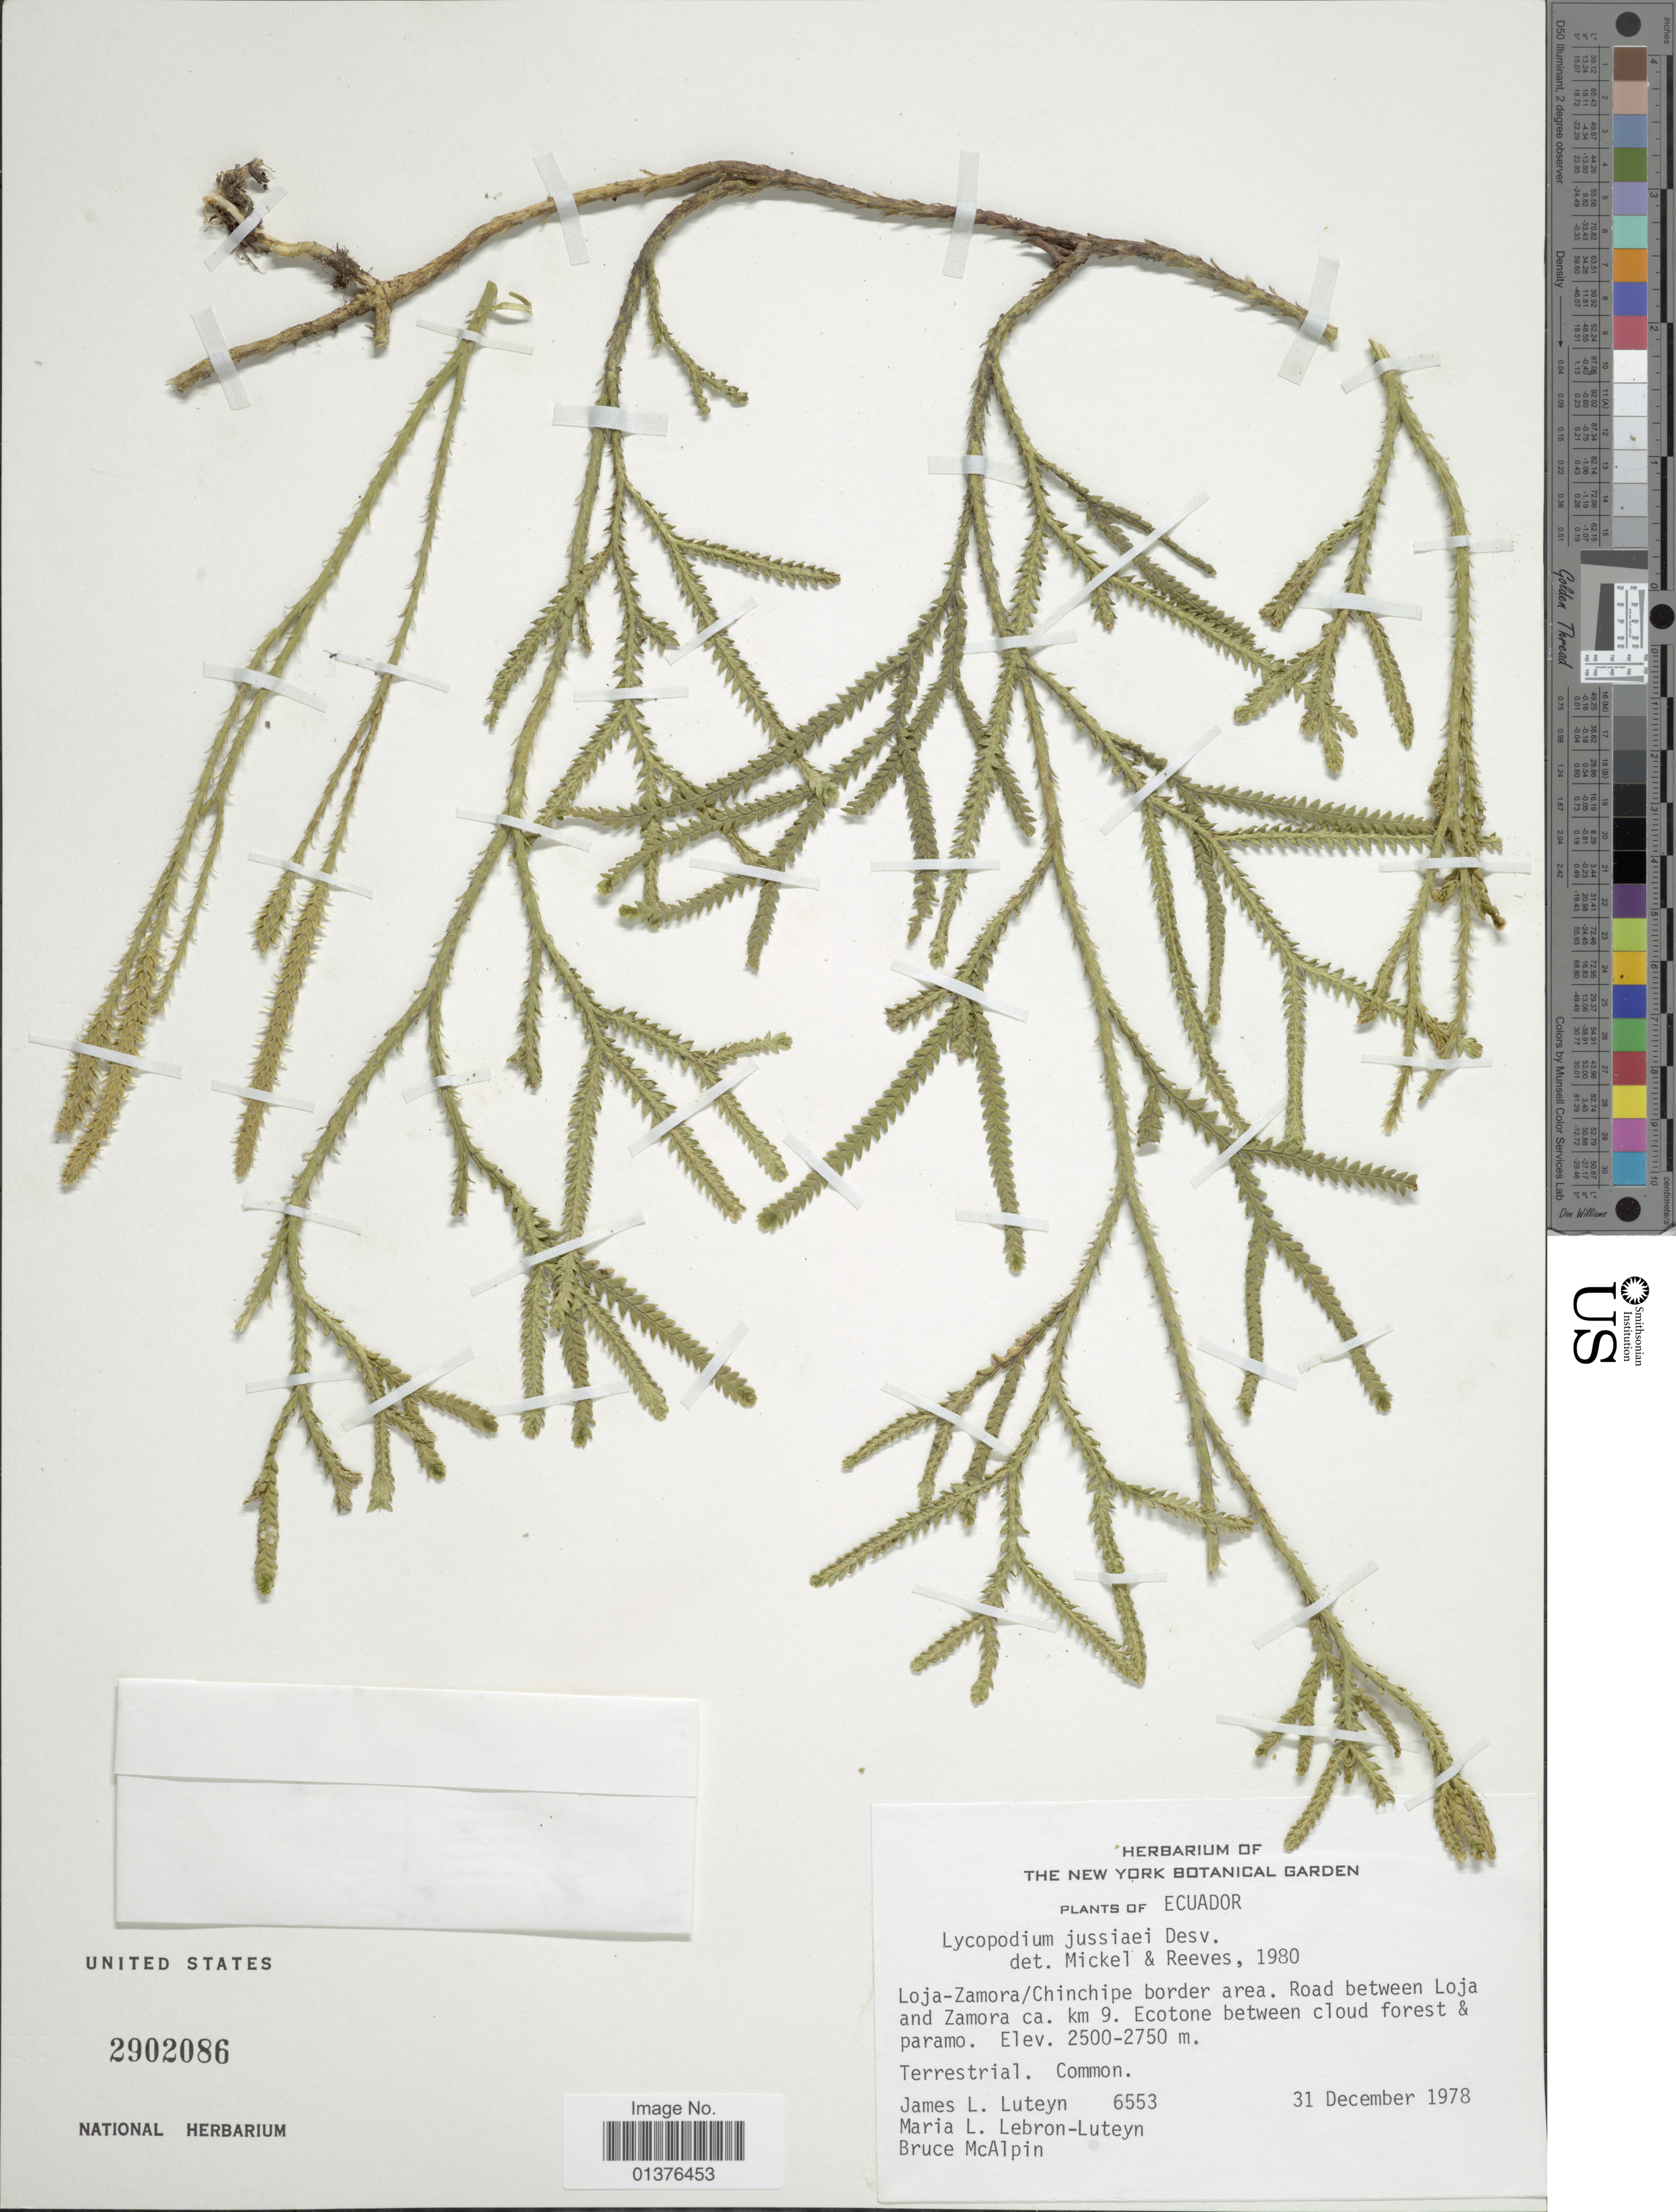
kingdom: Plantae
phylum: Tracheophyta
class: Lycopodiopsida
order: Lycopodiales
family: Lycopodiaceae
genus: Diphasium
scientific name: Diphasium jussiaei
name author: (Desv.) C. Presl ex Rothm.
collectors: J. L. Luteyn, M. L. Lebrón-Luteyn & B. McAlpin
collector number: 6553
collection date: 1978-12-31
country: Ecuador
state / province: Zamora-Chinchipe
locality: Loja-Zamora/Chinchipe border area, road between Loja and Zamora ca.km9 Exotone between cloud forest paramo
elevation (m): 2500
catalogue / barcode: US 2902086